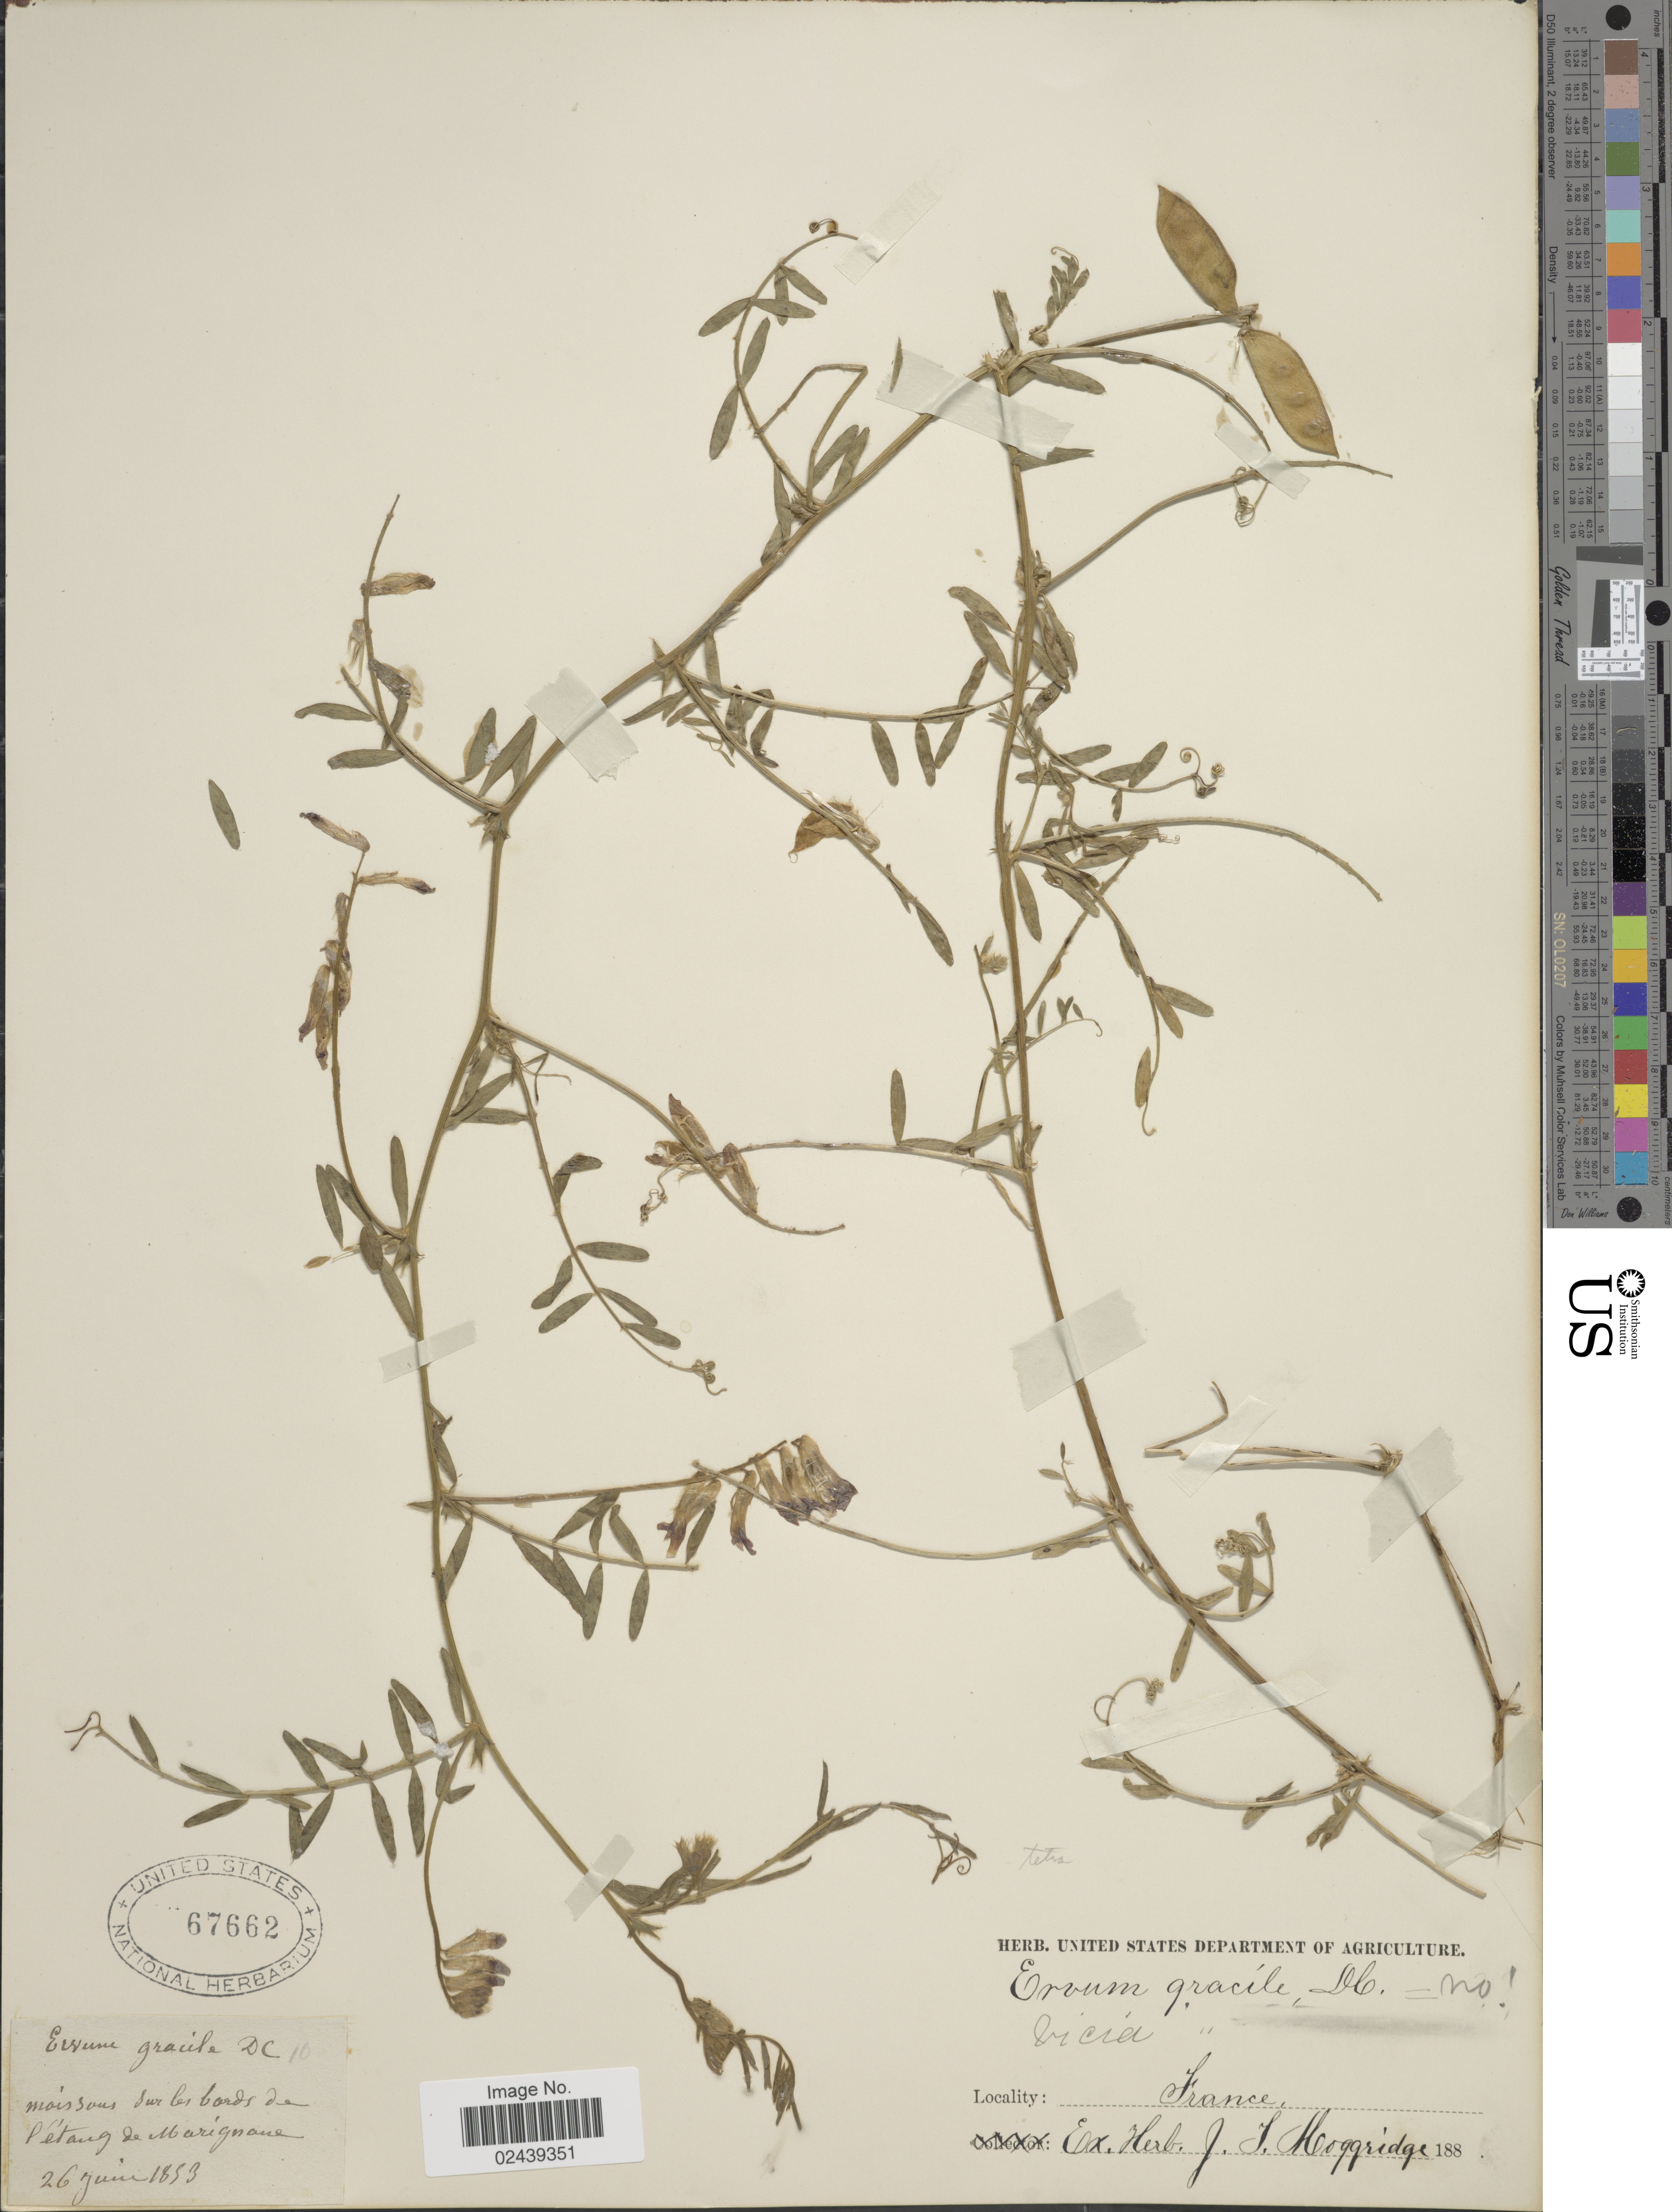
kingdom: Plantae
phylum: Tracheophyta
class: Magnoliopsida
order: Fabales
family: Fabaceae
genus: Vicia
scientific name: Vicia tetrasperma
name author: (L.) Schreb.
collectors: ex herb. J.T. Moggridge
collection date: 1883-06-26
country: France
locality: Moissons sur les bords de Petaug de Marignone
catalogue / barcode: US 67662